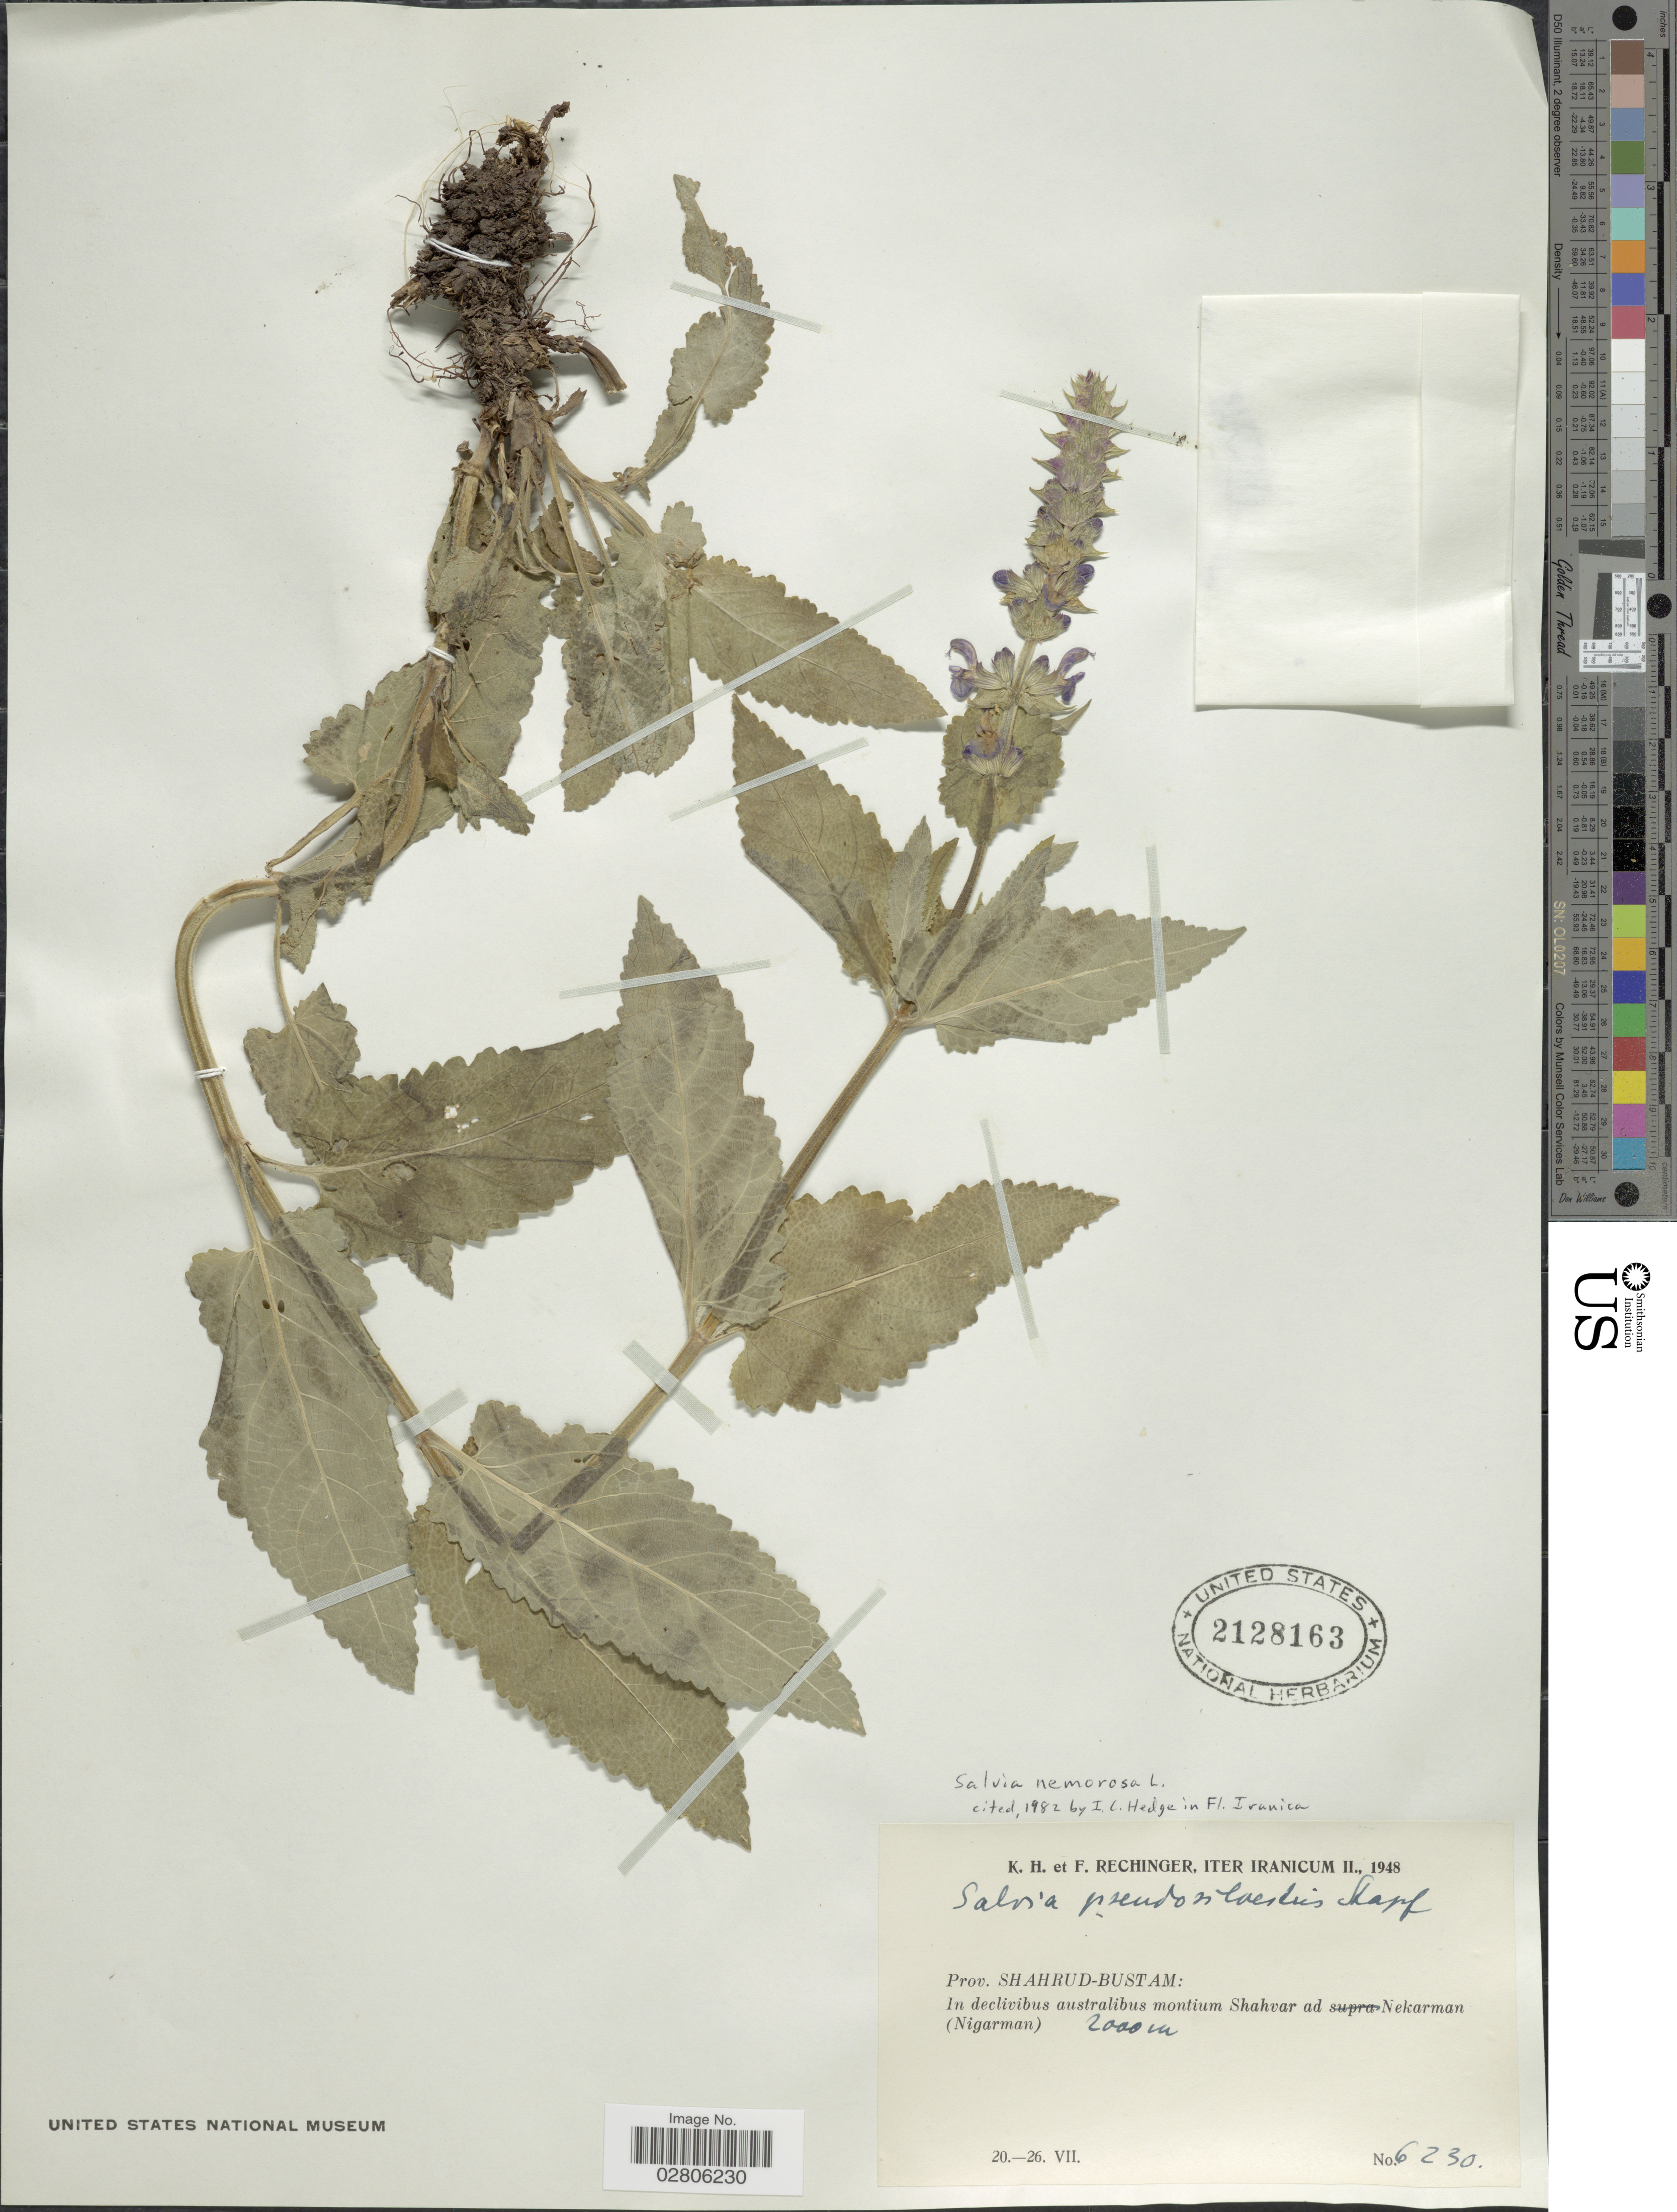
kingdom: Plantae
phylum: Tracheophyta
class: Magnoliopsida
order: Lamiales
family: Lamiaceae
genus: Salvia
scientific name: Salvia nemorosa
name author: L.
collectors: K. H. Rechinger & F. Rechinger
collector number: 6230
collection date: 1948-07-20/1948-07-26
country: Iran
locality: Prov. Shahrud-Bustam, In declivibus australibus montium Shahvar ad Nekarman (Nigarman).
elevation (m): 2000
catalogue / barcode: US 2128163